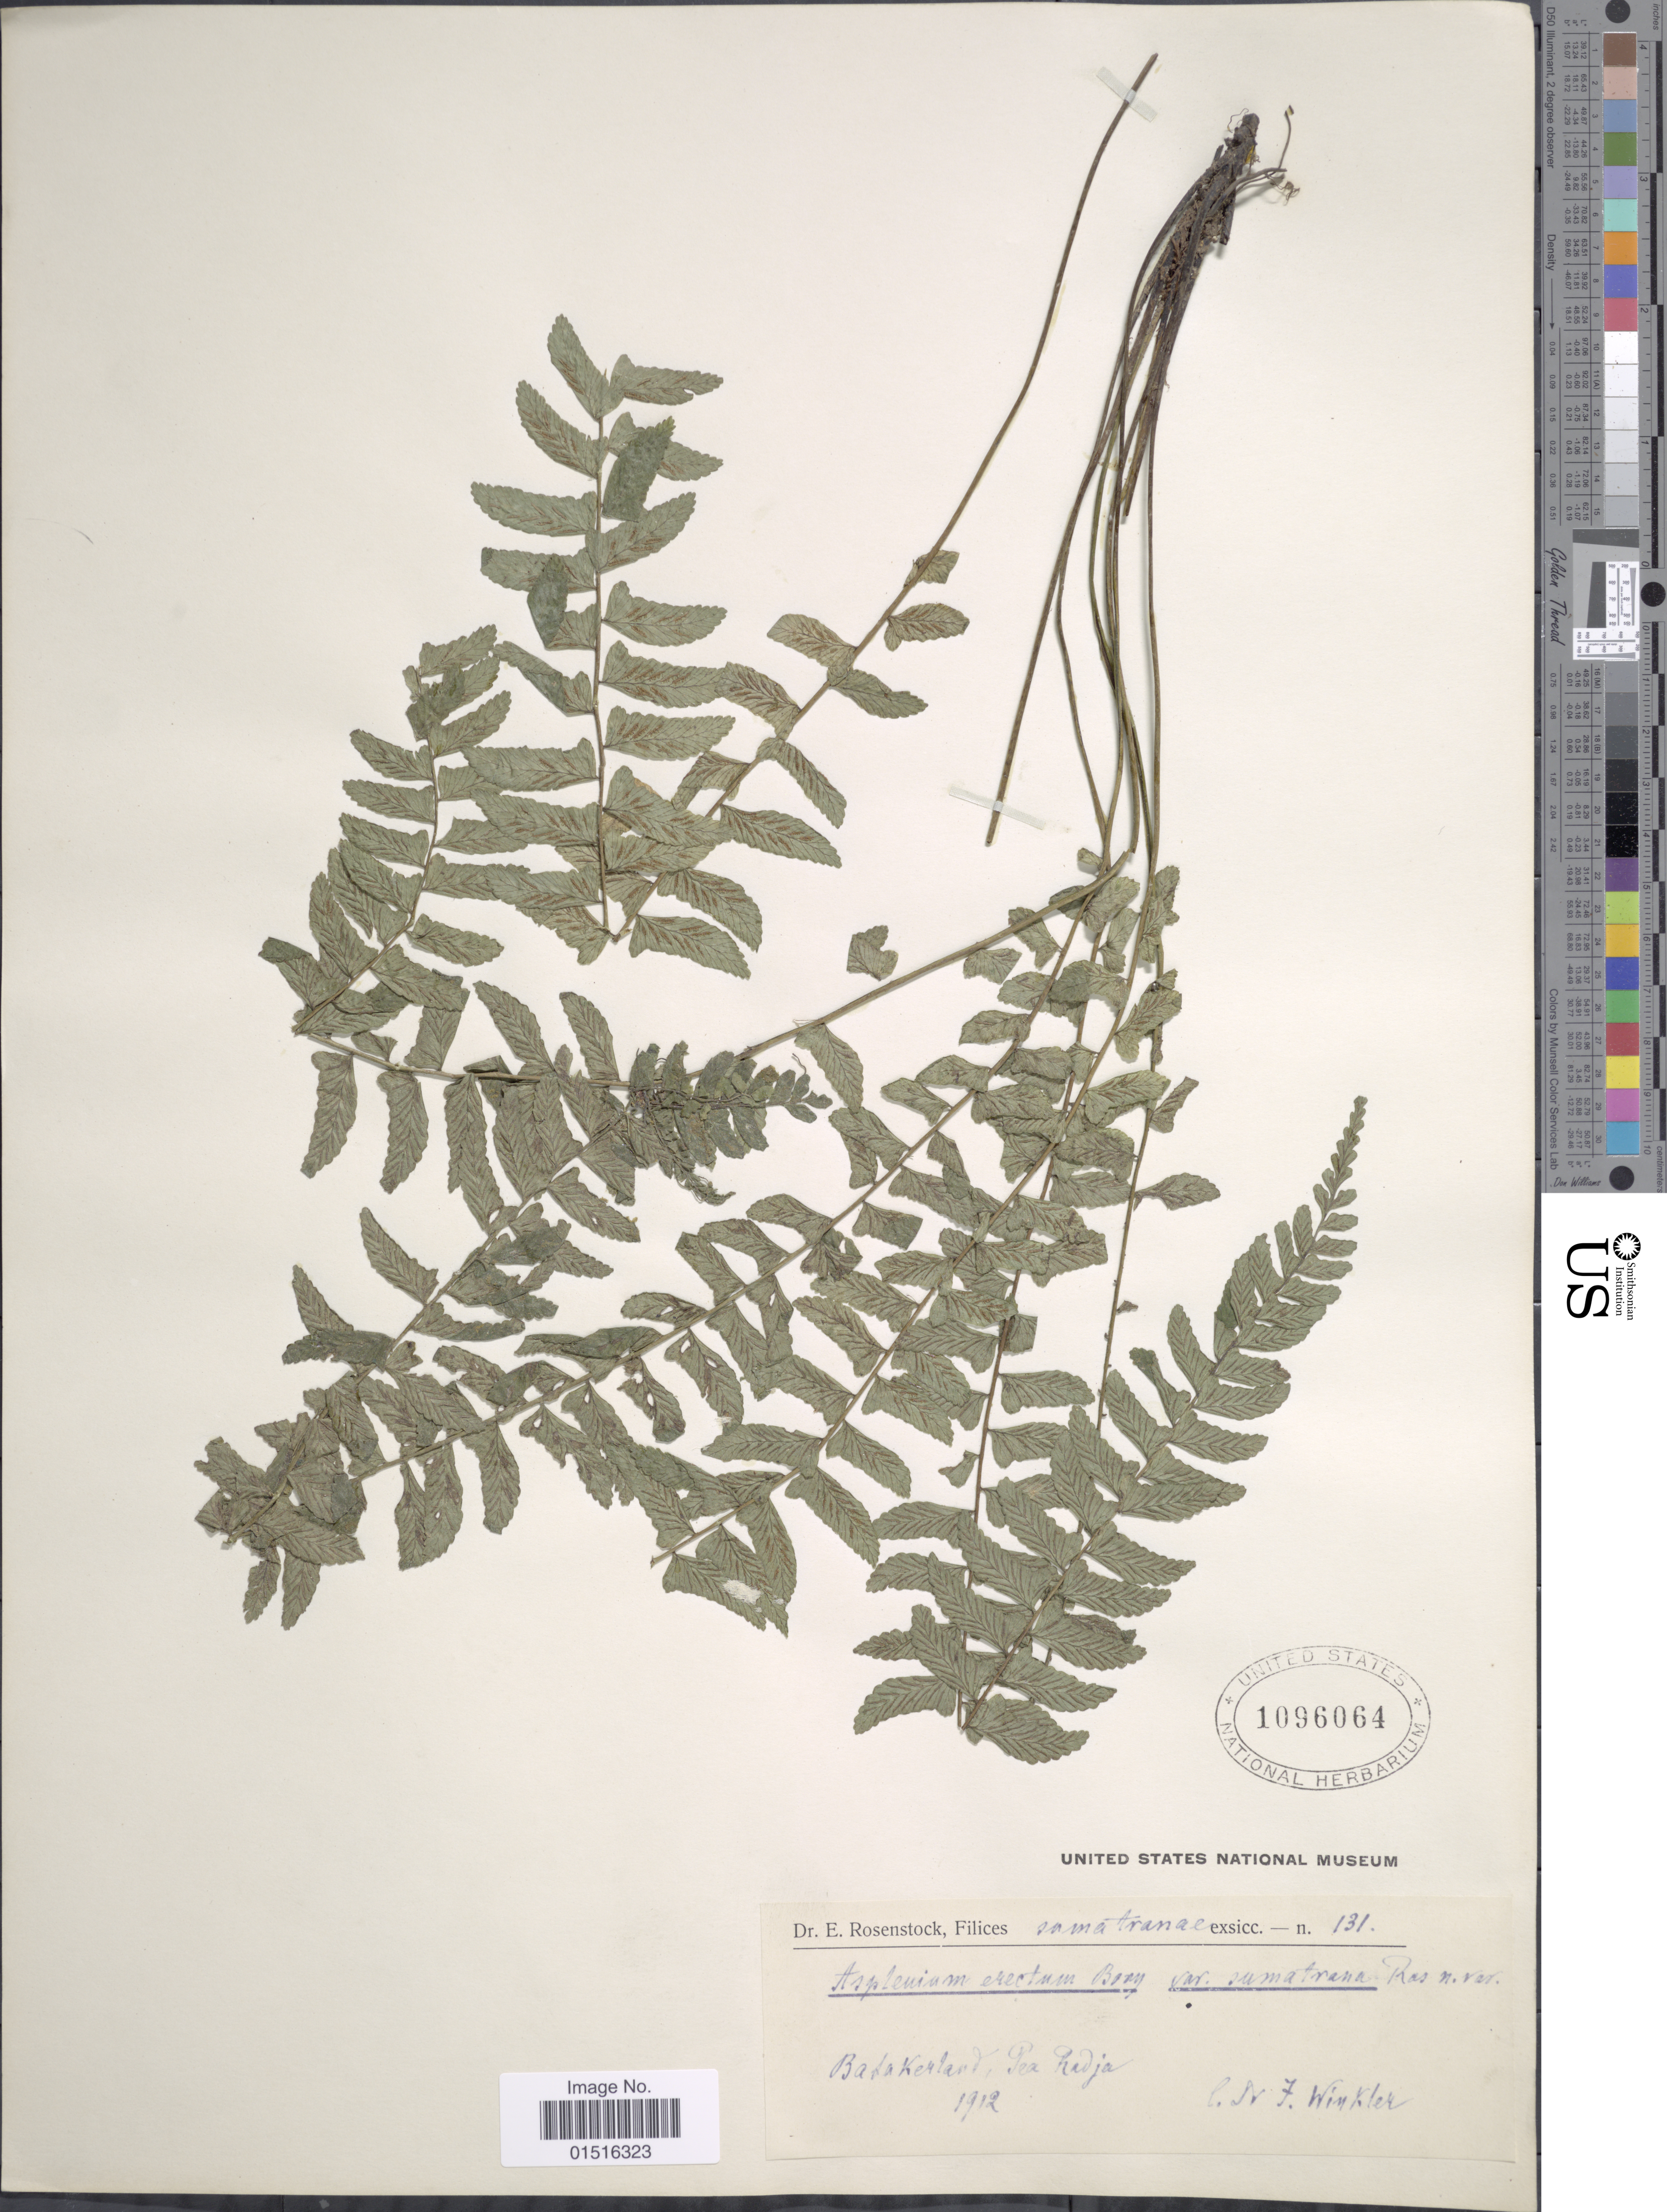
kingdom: Plantae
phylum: Tracheophyta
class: Polypodiopsida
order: Polypodiales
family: Aspleniaceae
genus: Asplenium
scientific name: Asplenium erectum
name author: Bory ex Willd.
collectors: F. Winkler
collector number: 131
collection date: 1912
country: Indonesia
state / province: Sumatra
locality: Balakerland, Pea Radja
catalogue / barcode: US 1096064